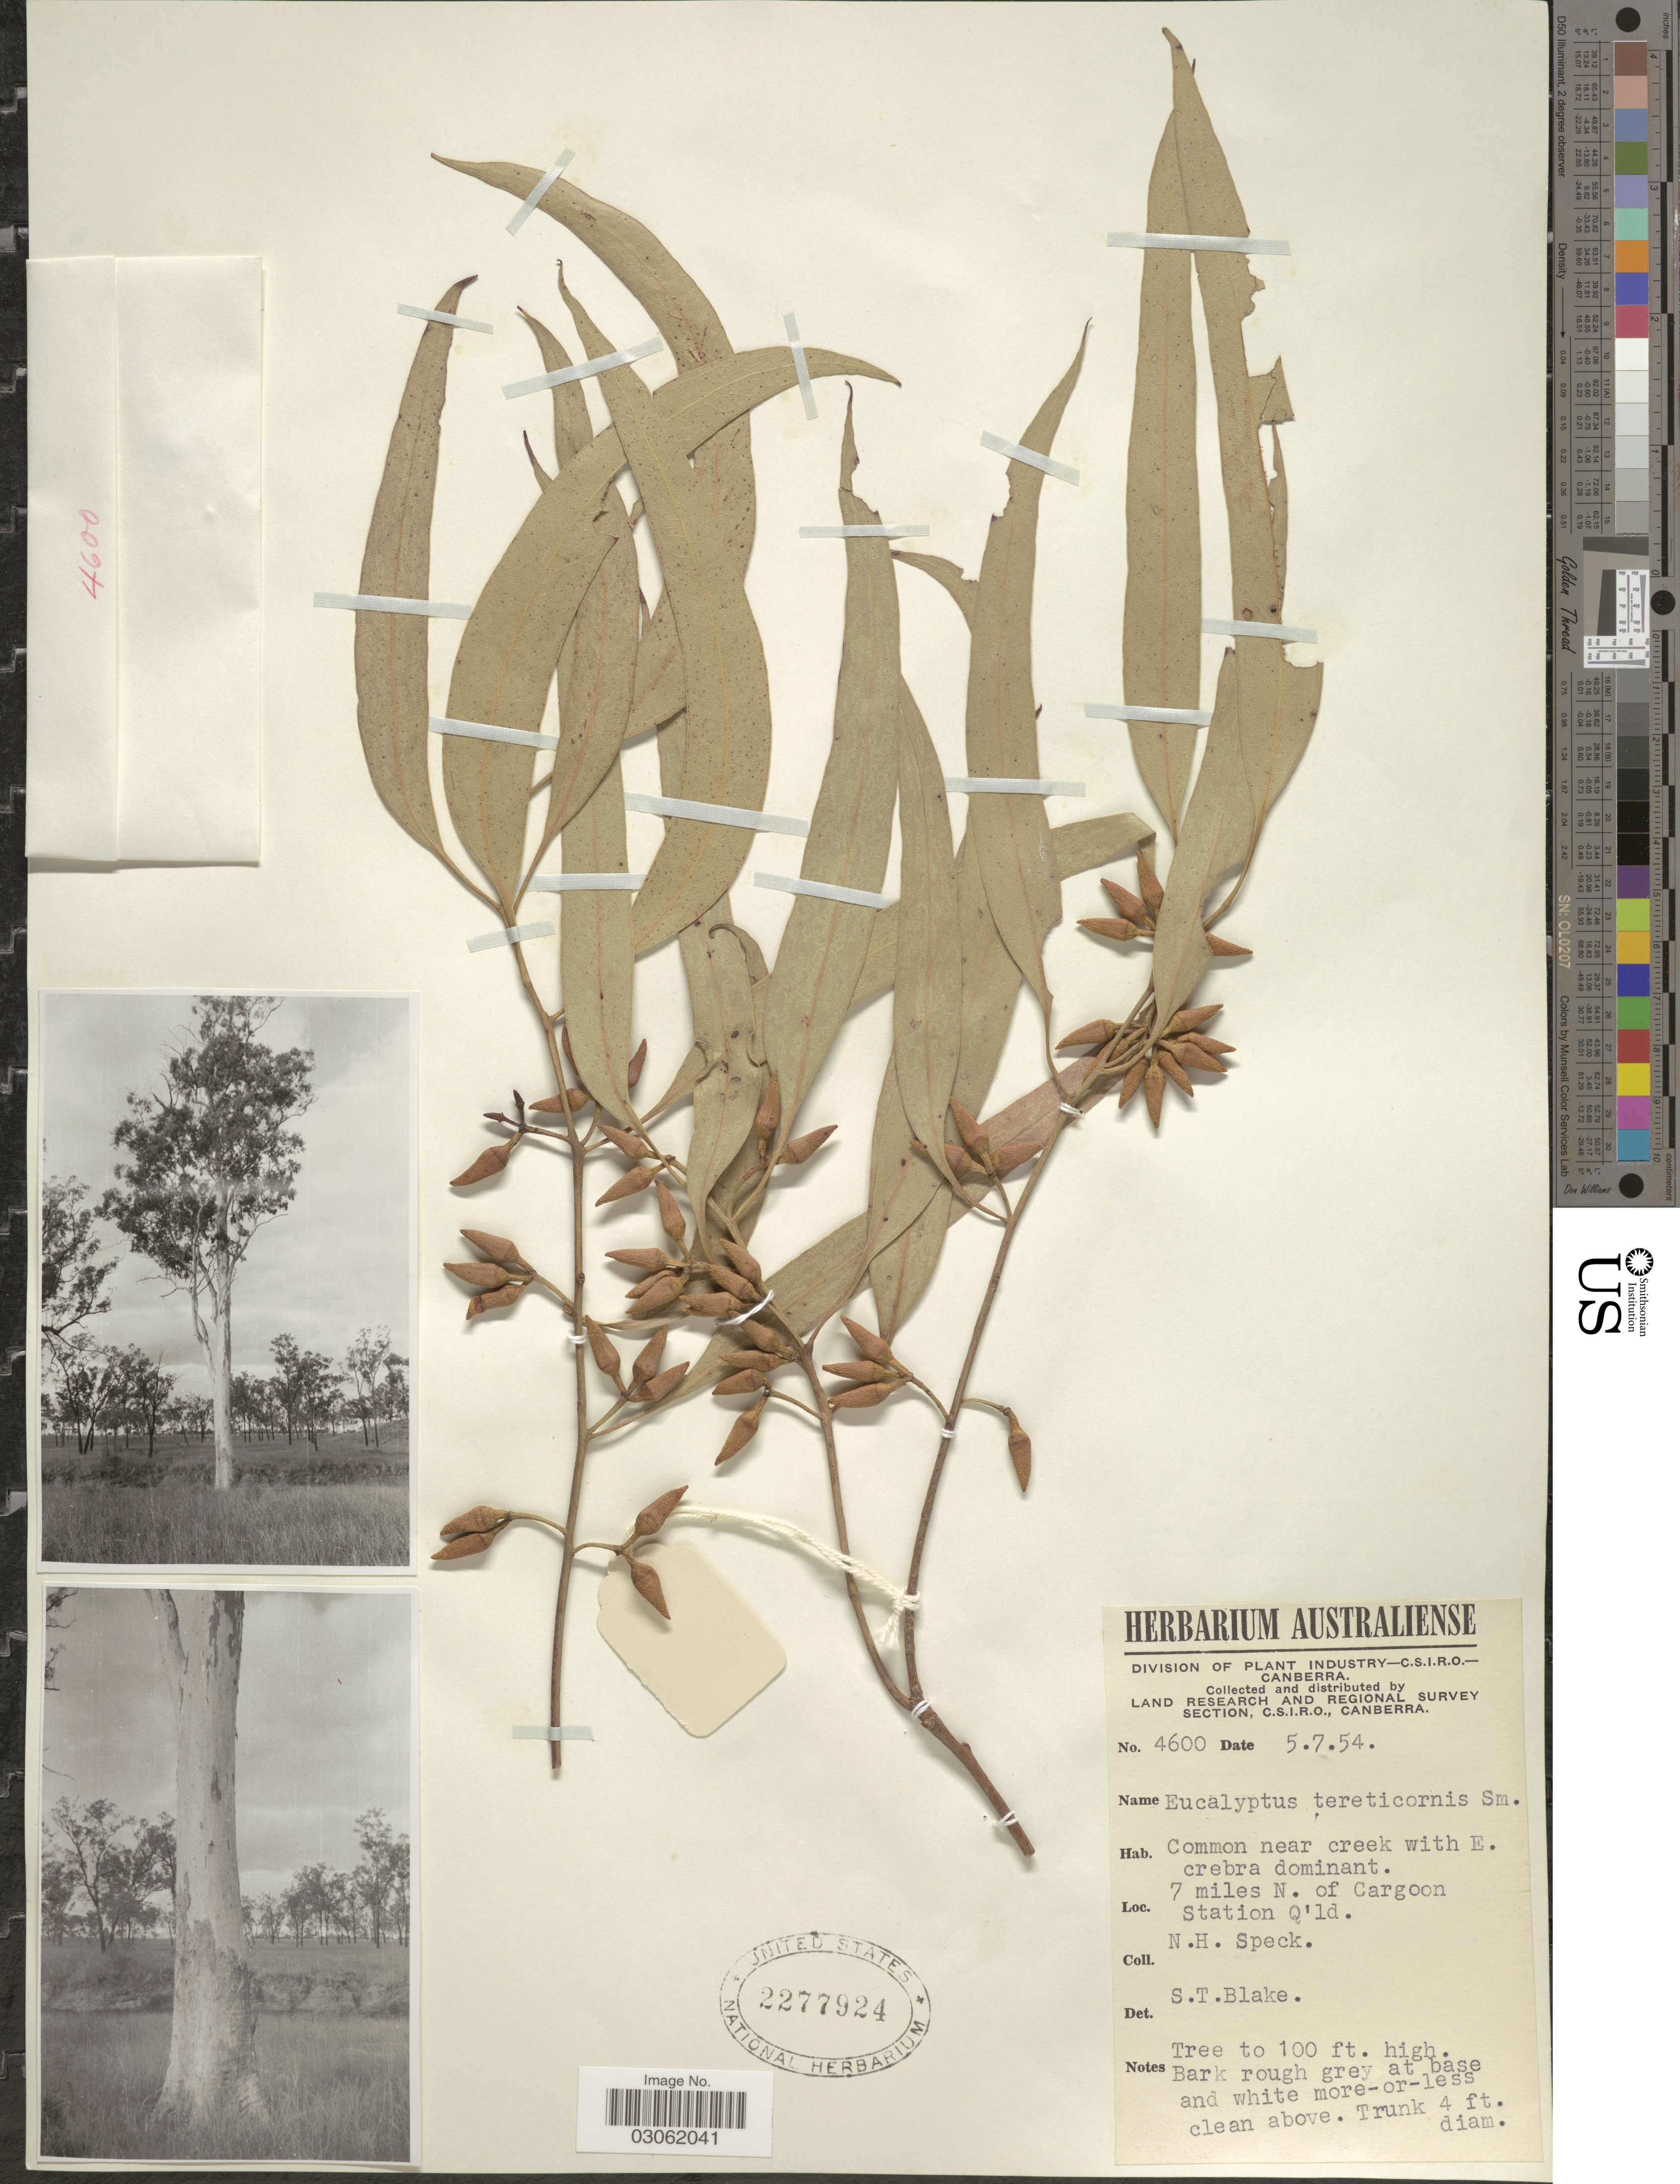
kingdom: Plantae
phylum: Tracheophyta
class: Magnoliopsida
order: Myrtales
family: Myrtaceae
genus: Eucalyptus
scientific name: Eucalyptus tereticornis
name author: Sm.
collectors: N. Speck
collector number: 4600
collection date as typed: Transcribed d/m/y: 5/7/54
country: Australia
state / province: Queensland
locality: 7 miles N. of Cargoon Station Q'ld.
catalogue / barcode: US 2277924